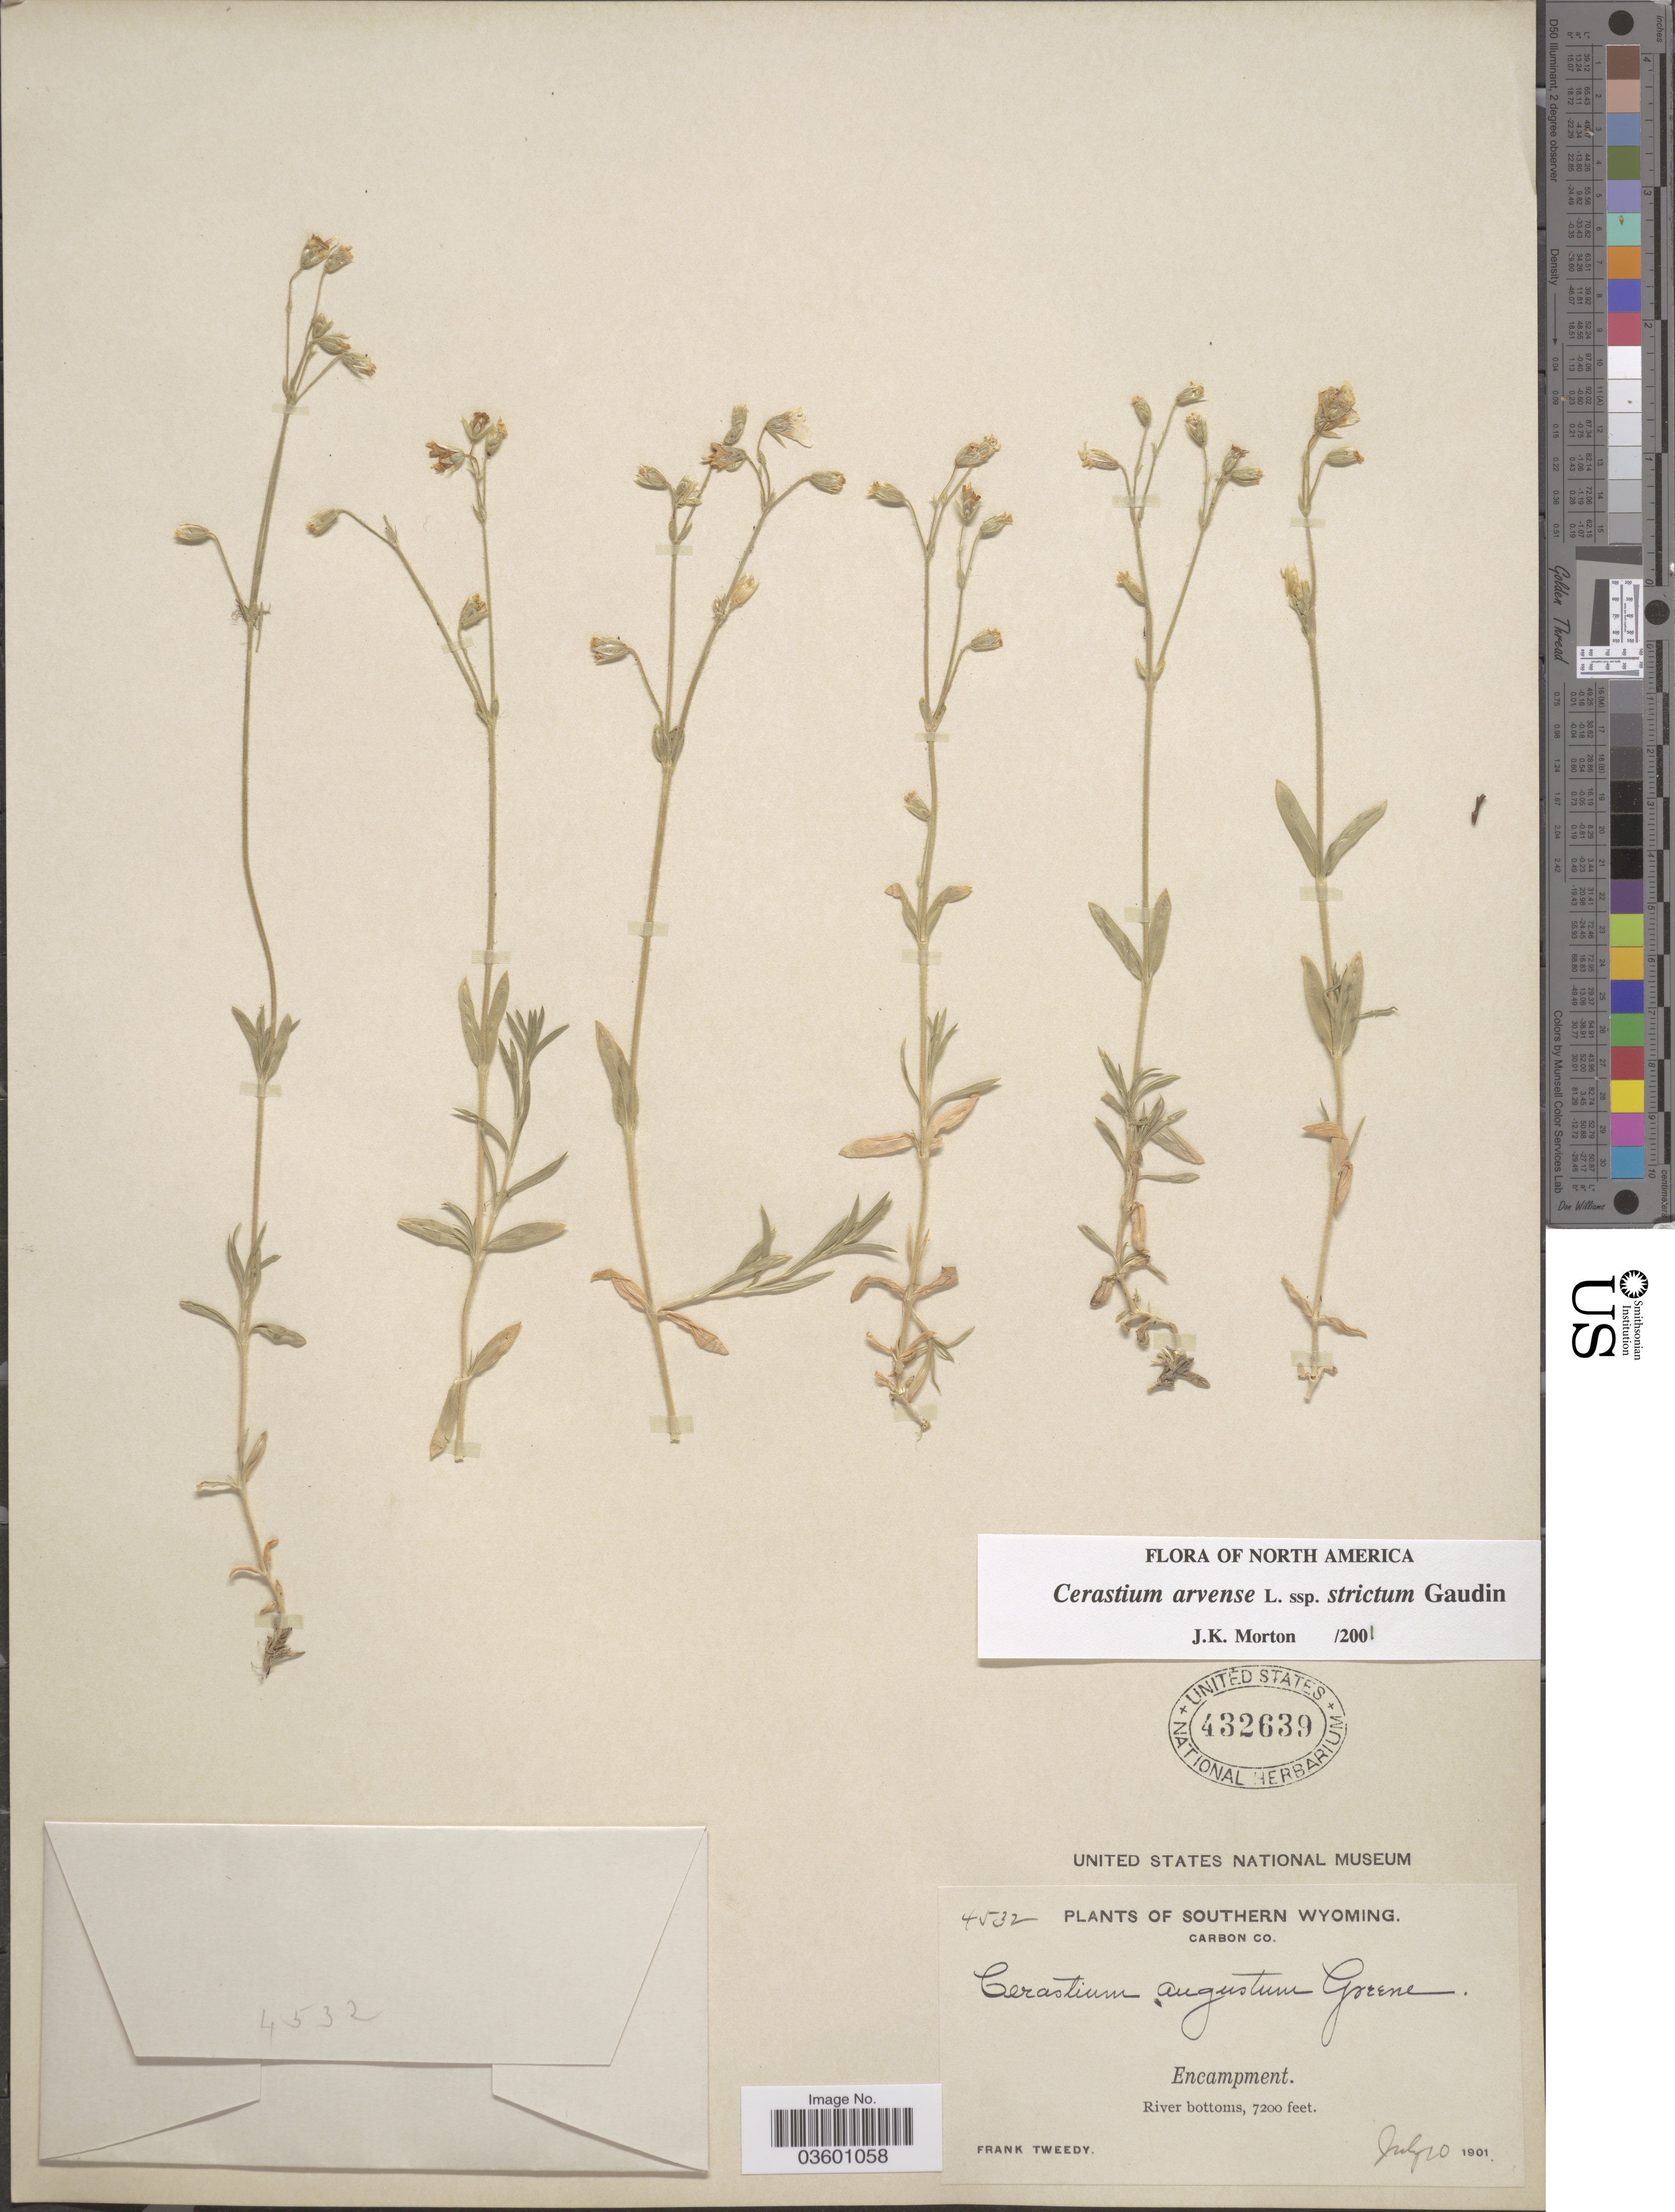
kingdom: Plantae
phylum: Tracheophyta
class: Magnoliopsida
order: Caryophyllales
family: Caryophyllaceae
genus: Cerastium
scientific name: Cerastium angustatum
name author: Greene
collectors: F. Tweedy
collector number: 4532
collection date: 1901-07-20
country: United States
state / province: Wyoming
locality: Southern Wyoming. Carbon Co. Encampment. River bottoms.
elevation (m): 2195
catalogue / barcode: US 432639